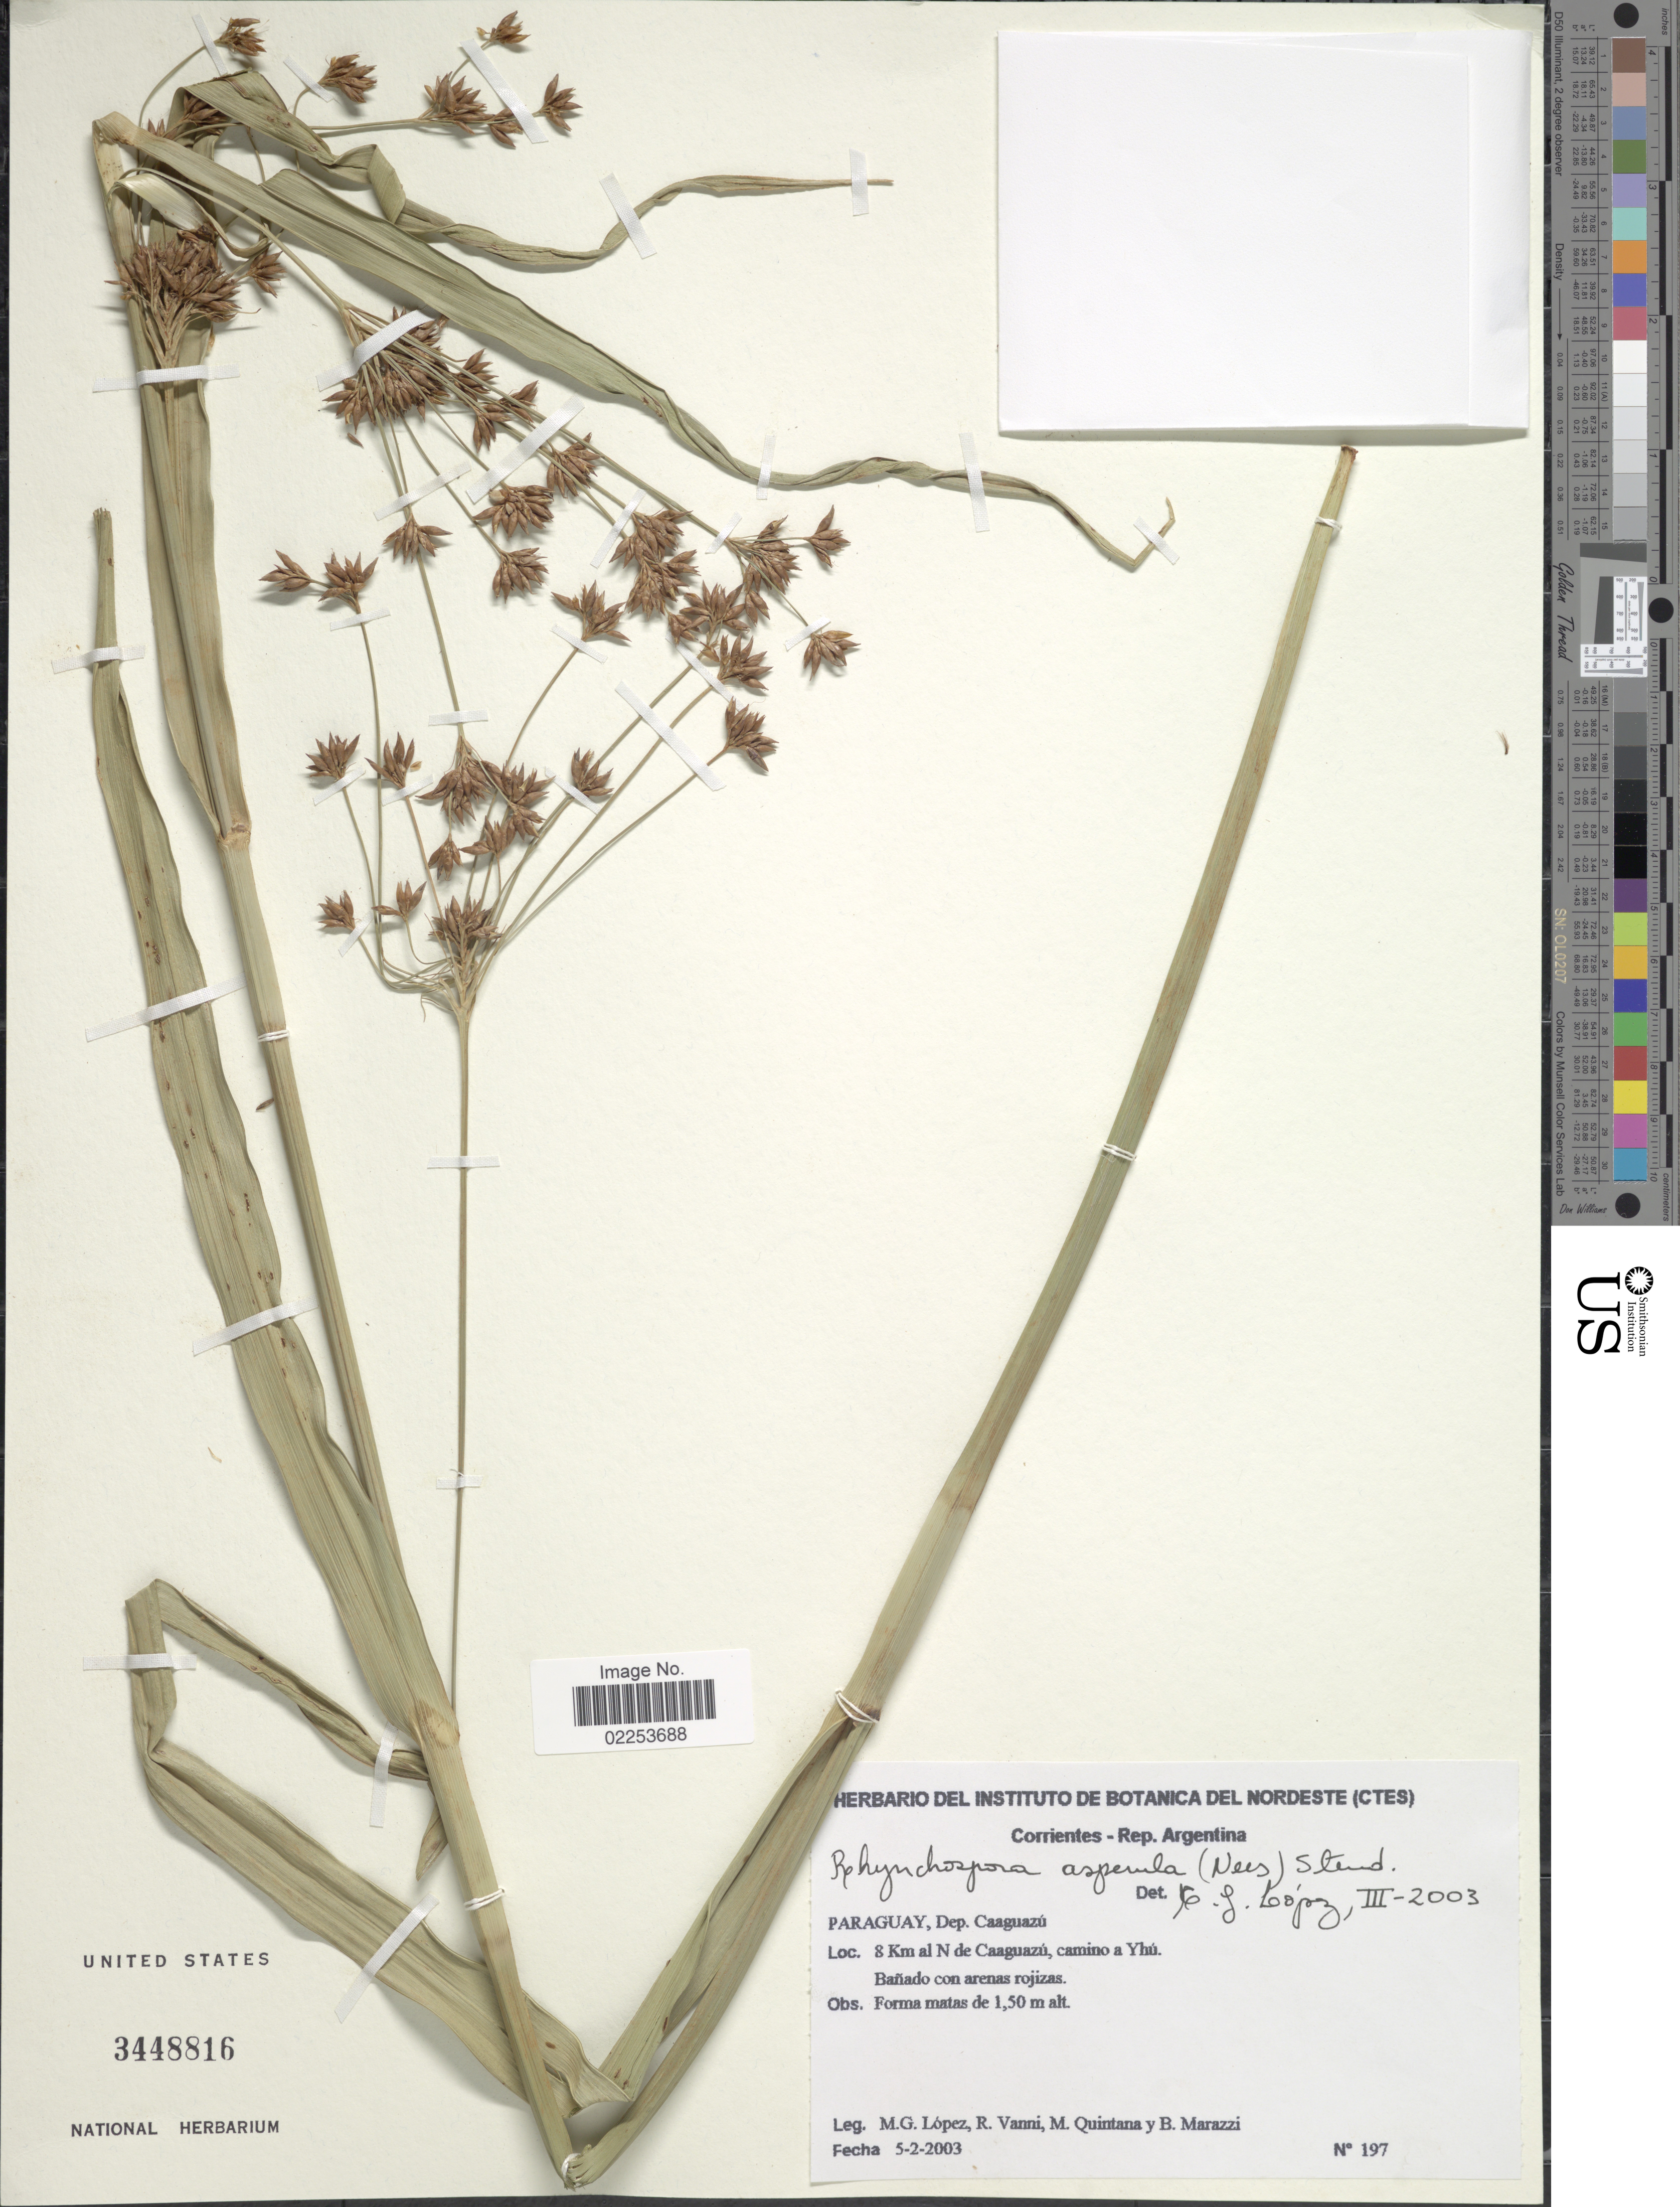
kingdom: Plantae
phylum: Tracheophyta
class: Liliopsida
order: Poales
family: Cyperaceae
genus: Rhynchospora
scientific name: Rhynchospora corymbosa var. asperula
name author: (Nees) Kük.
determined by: Weber, P., (ICN), Universidade Federal do Rio Grande do Sul (BRAZIL)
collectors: M. López, R. Vanni, M. Quintana & B. Marazzi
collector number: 197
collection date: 2003-02-05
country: Paraguay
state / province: Caaguazu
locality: Paraguay, Dep. Caaguazu, 8 km al N de Caaguazu, camino a Yhu, Banado con arenas rojizas.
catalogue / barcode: US 3448816